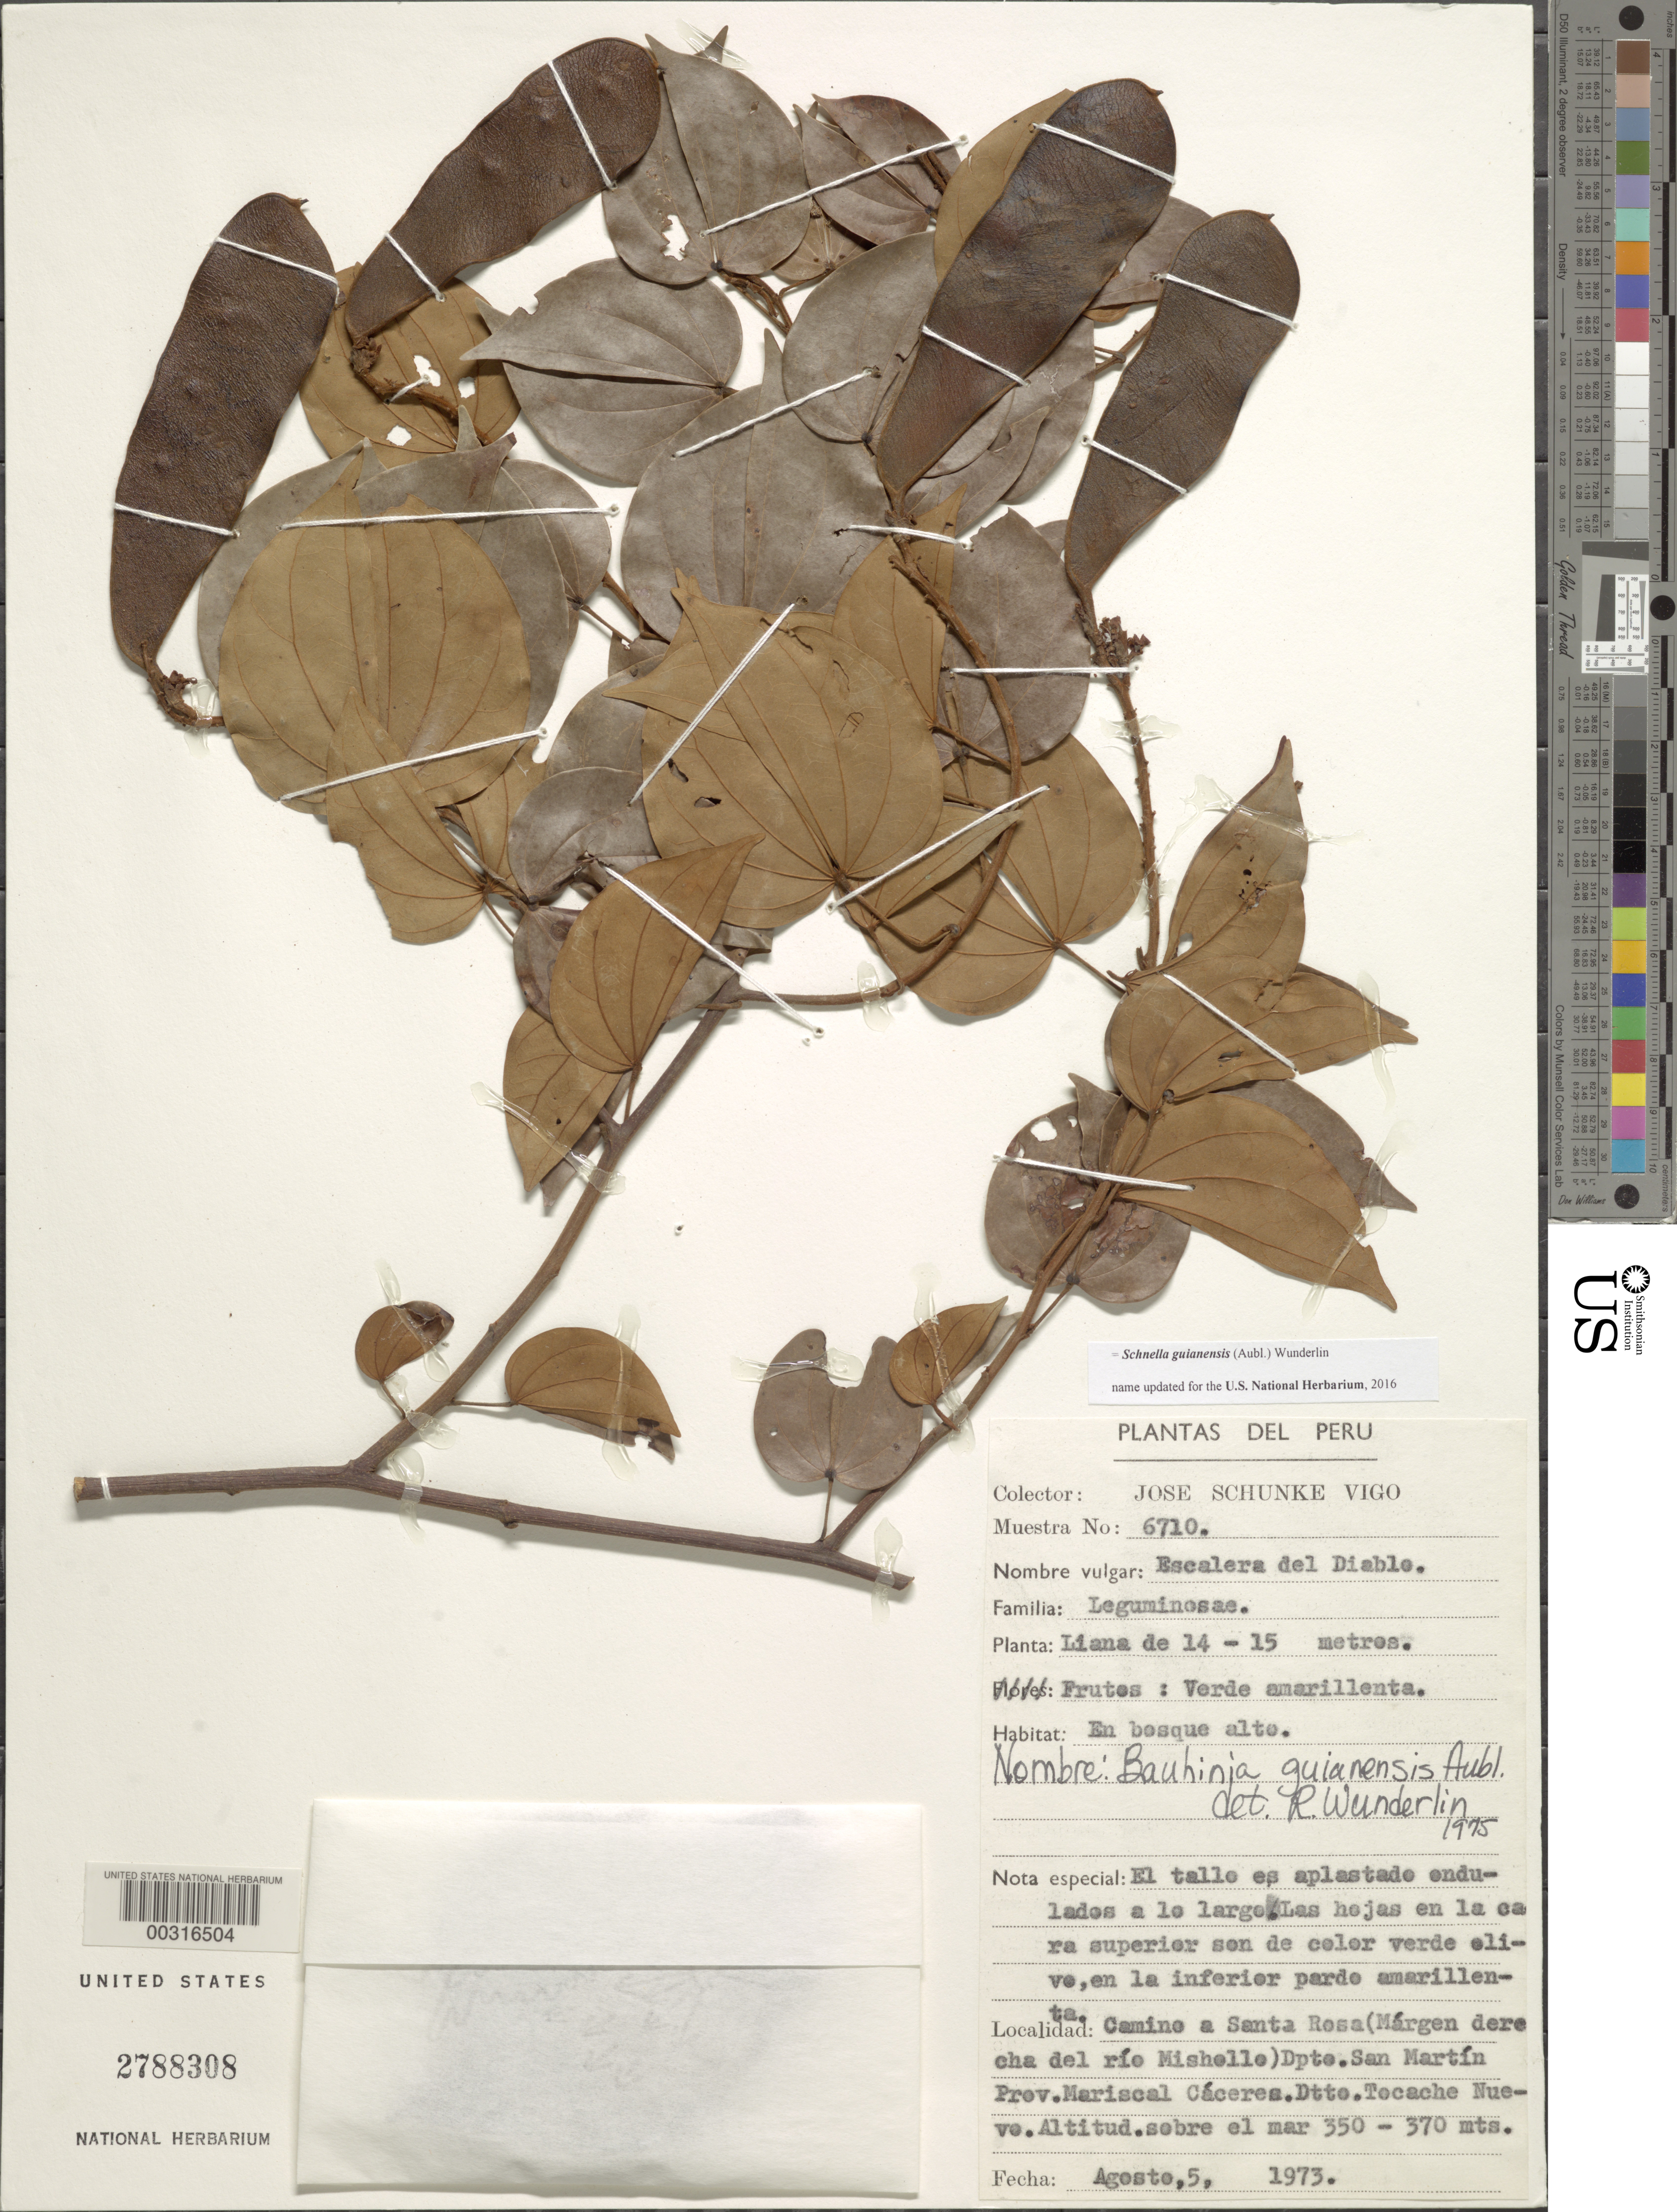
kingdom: Plantae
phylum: Tracheophyta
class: Magnoliopsida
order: Fabales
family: Fabaceae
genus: Schnella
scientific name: Schnella guianensis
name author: (Aubl.) Wunderlin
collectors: J. Schunke Vigo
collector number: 6710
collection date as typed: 05 Aug 1973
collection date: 1973-08-05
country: Peru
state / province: San Martín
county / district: Mariscal Cáceres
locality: Dtto. tocache nuevo, road to santa rosa, edge of the rio mishelle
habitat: Tall forest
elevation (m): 350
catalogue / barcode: US 2788308